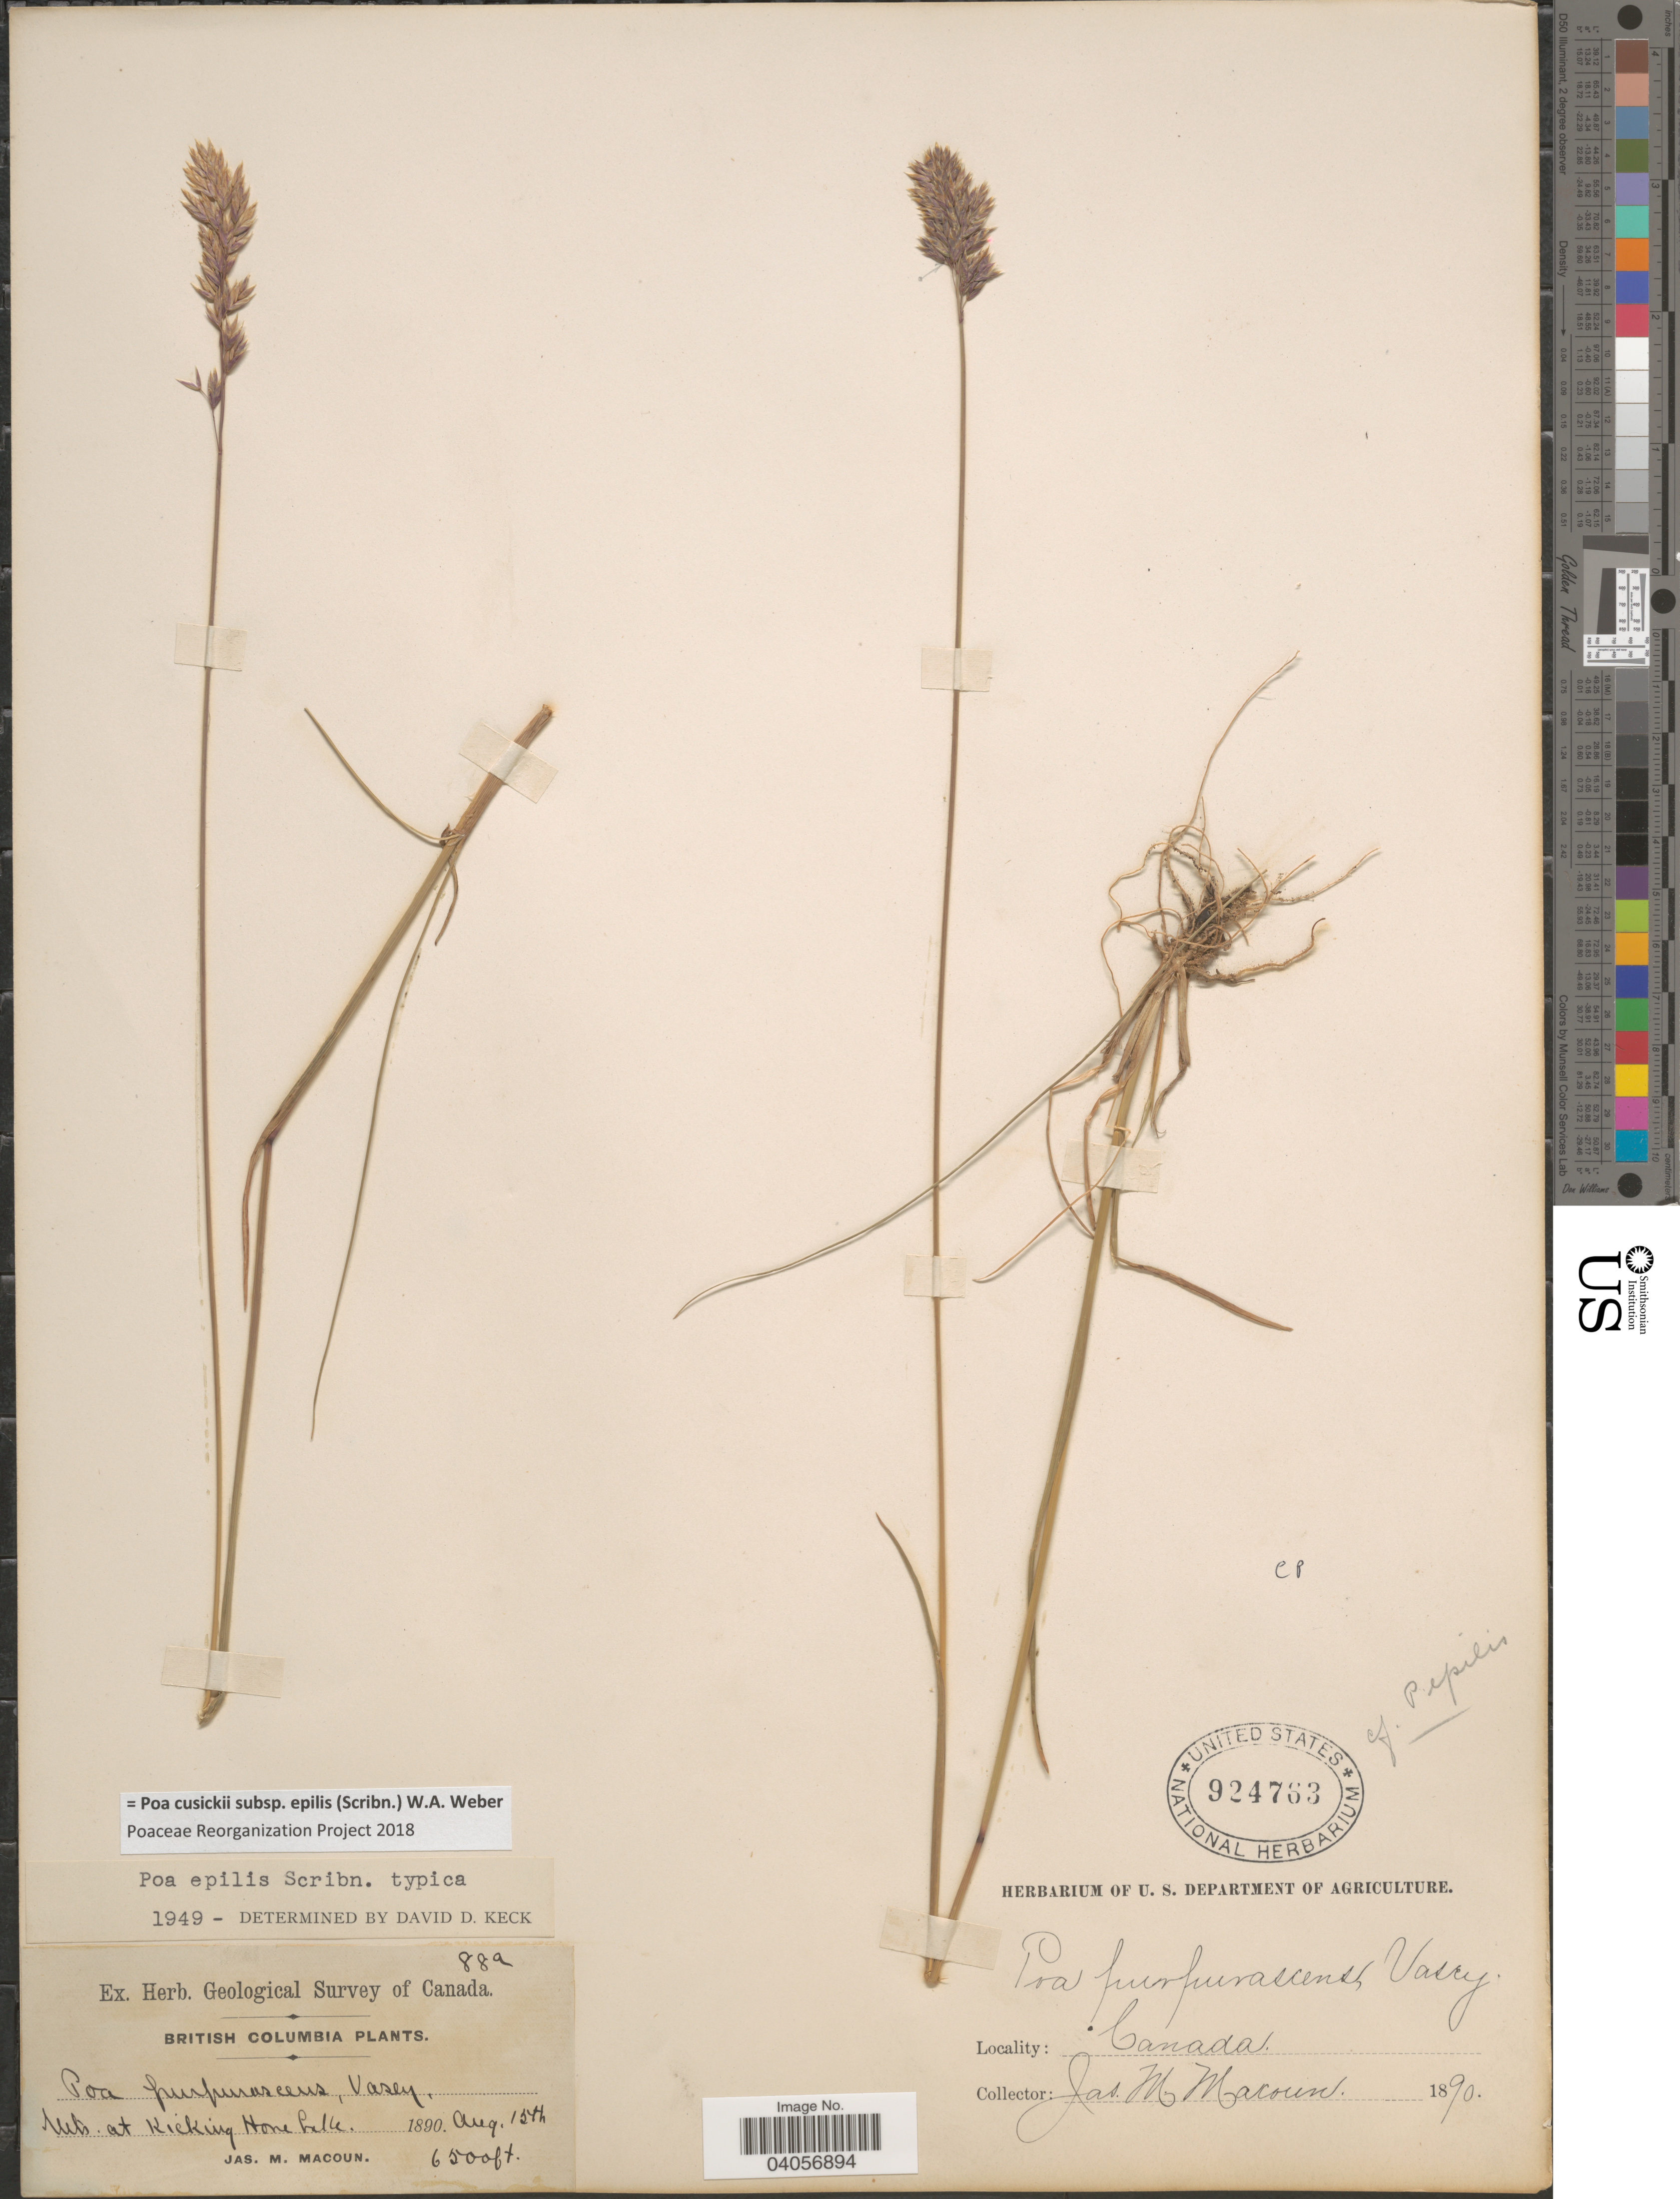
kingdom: Plantae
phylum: Tracheophyta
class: Liliopsida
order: Poales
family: Poaceae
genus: Poa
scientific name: Poa cusickii subsp. epilis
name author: (Scribn.) W.A. Weber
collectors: J. M. Macoun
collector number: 88a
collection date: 1890-08-15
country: Canada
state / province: British Columbia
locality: Mts. at Kicking Horse Lake.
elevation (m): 1981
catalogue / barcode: US 924763